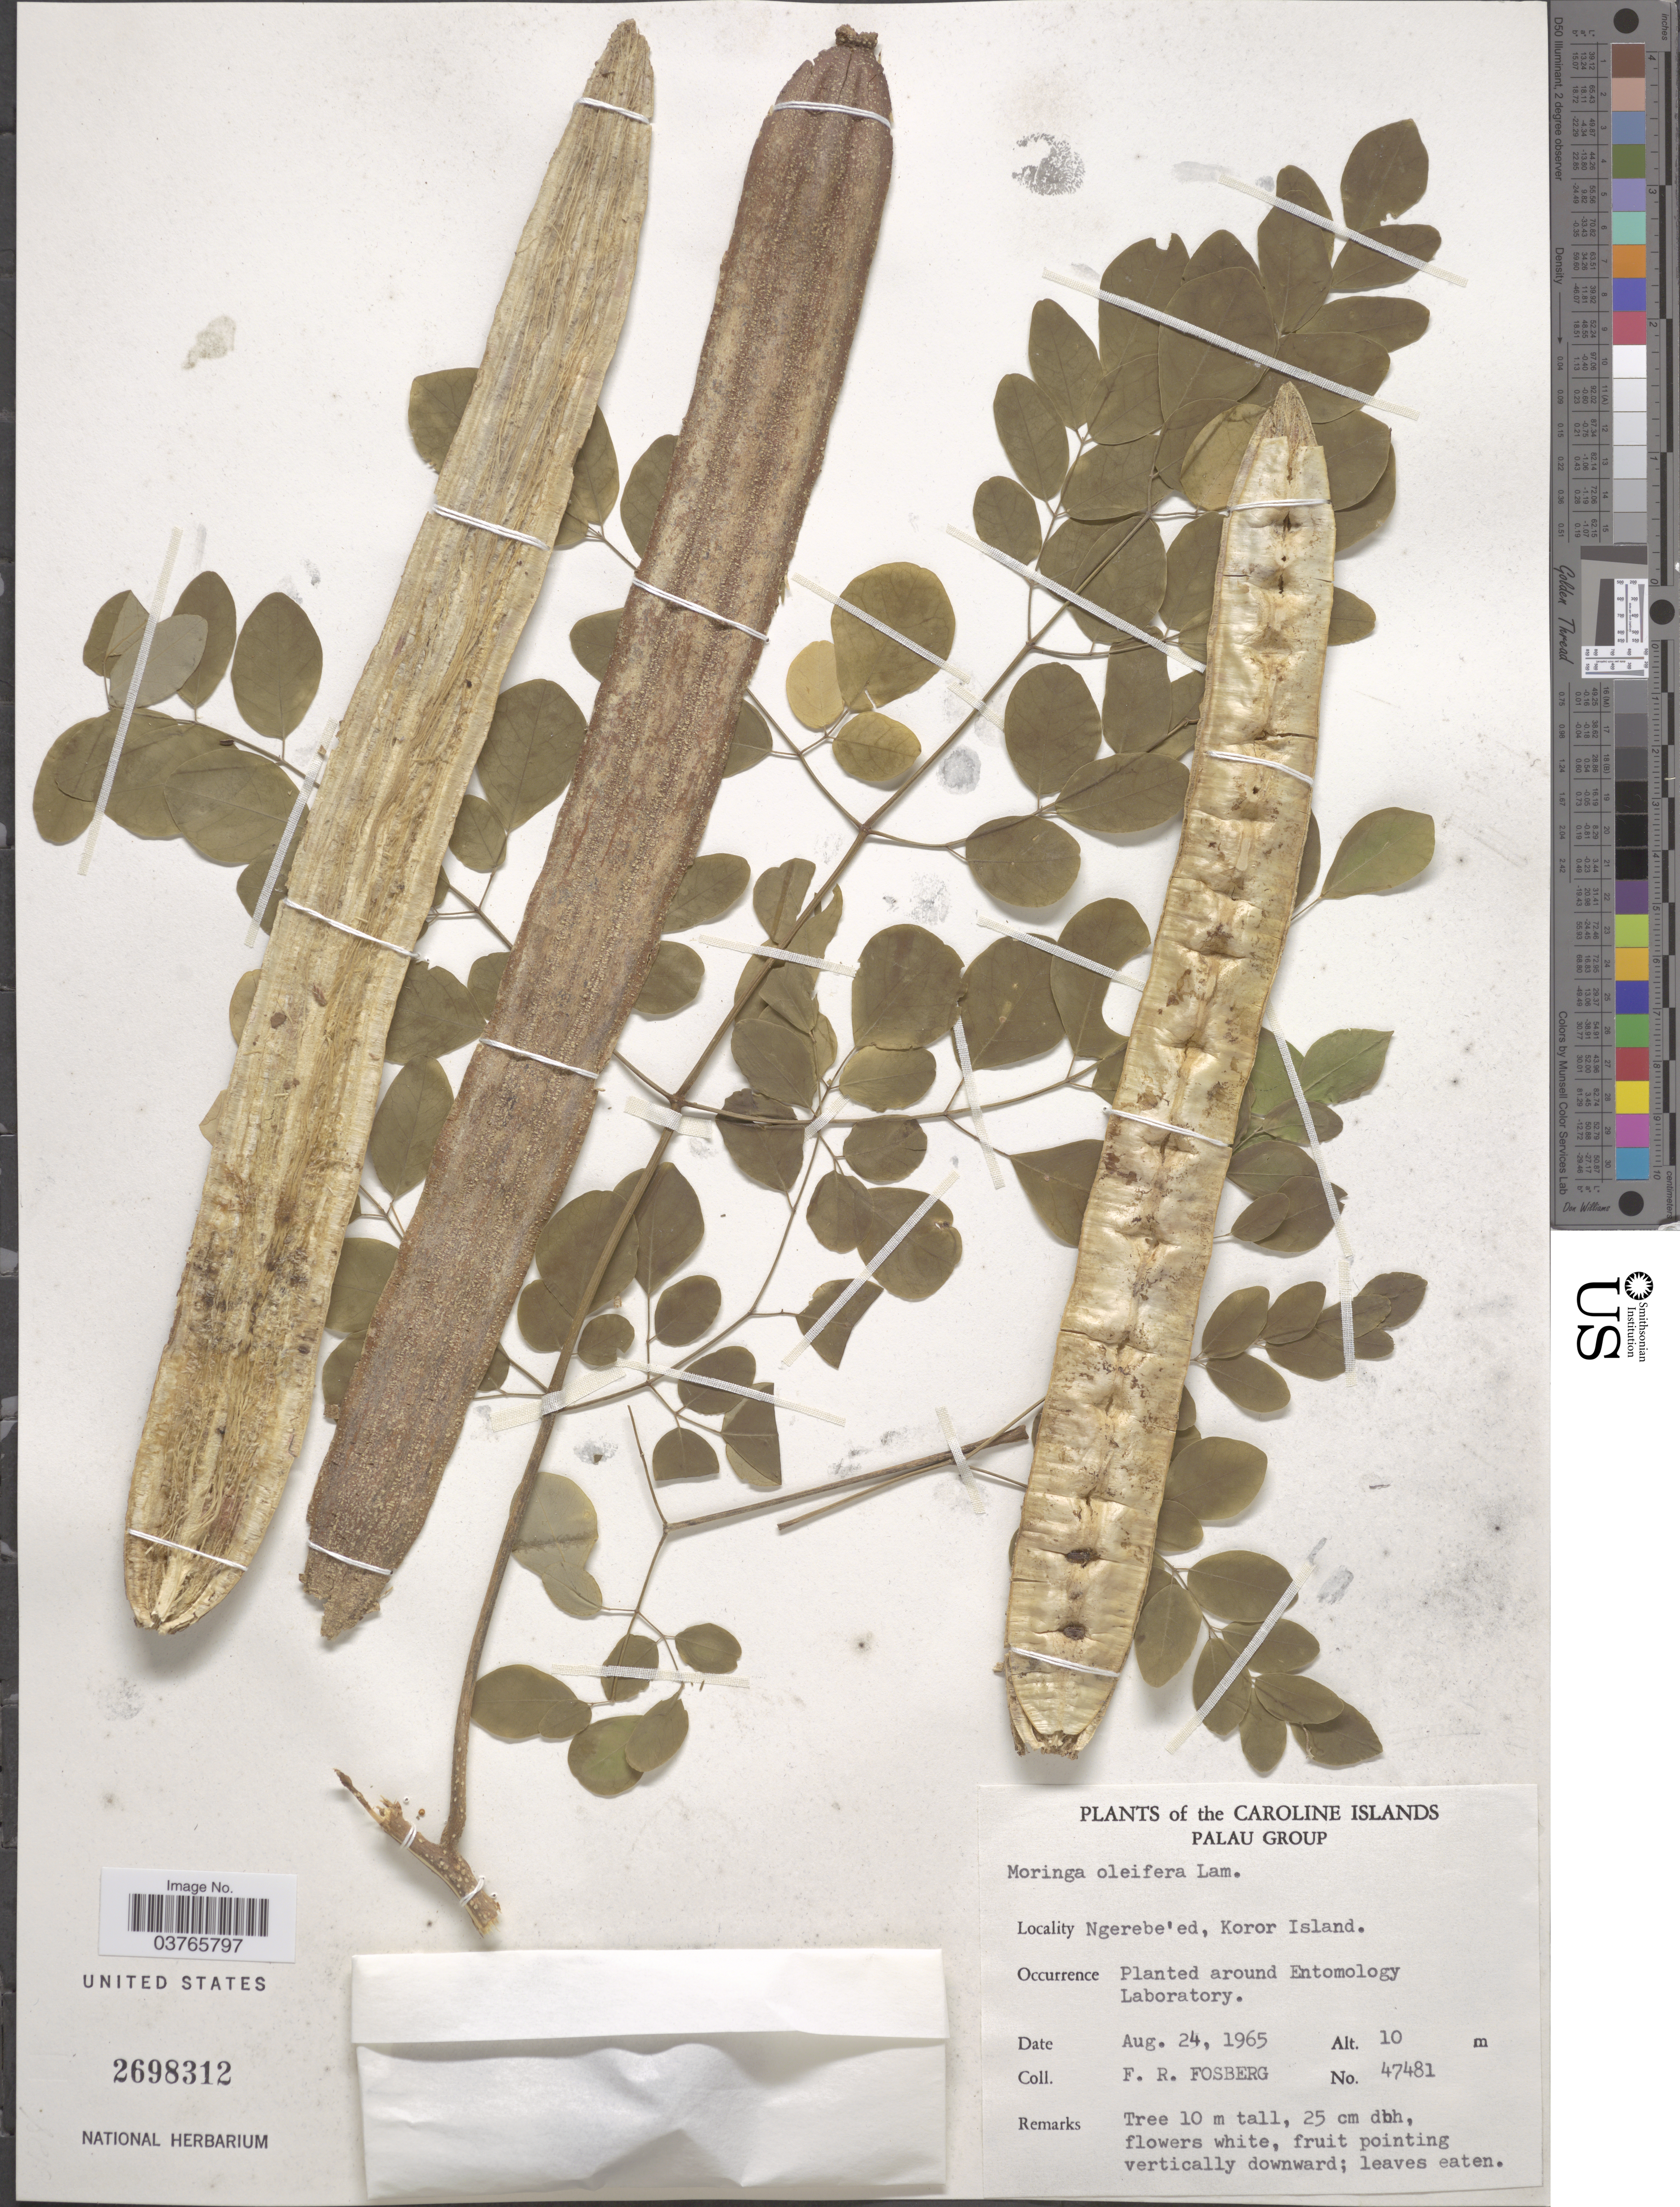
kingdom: Plantae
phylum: Tracheophyta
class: Magnoliopsida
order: Brassicales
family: Moringaceae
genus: Moringa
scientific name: Moringa oleifera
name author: Lam.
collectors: F. R. Fosberg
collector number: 47481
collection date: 1965-08-24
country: Palau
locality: The Caroline Islands. Palau Group. Ngerebe'ed, Koror Island. Planted around Entomology Laboratory.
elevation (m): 10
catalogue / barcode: US 2698312